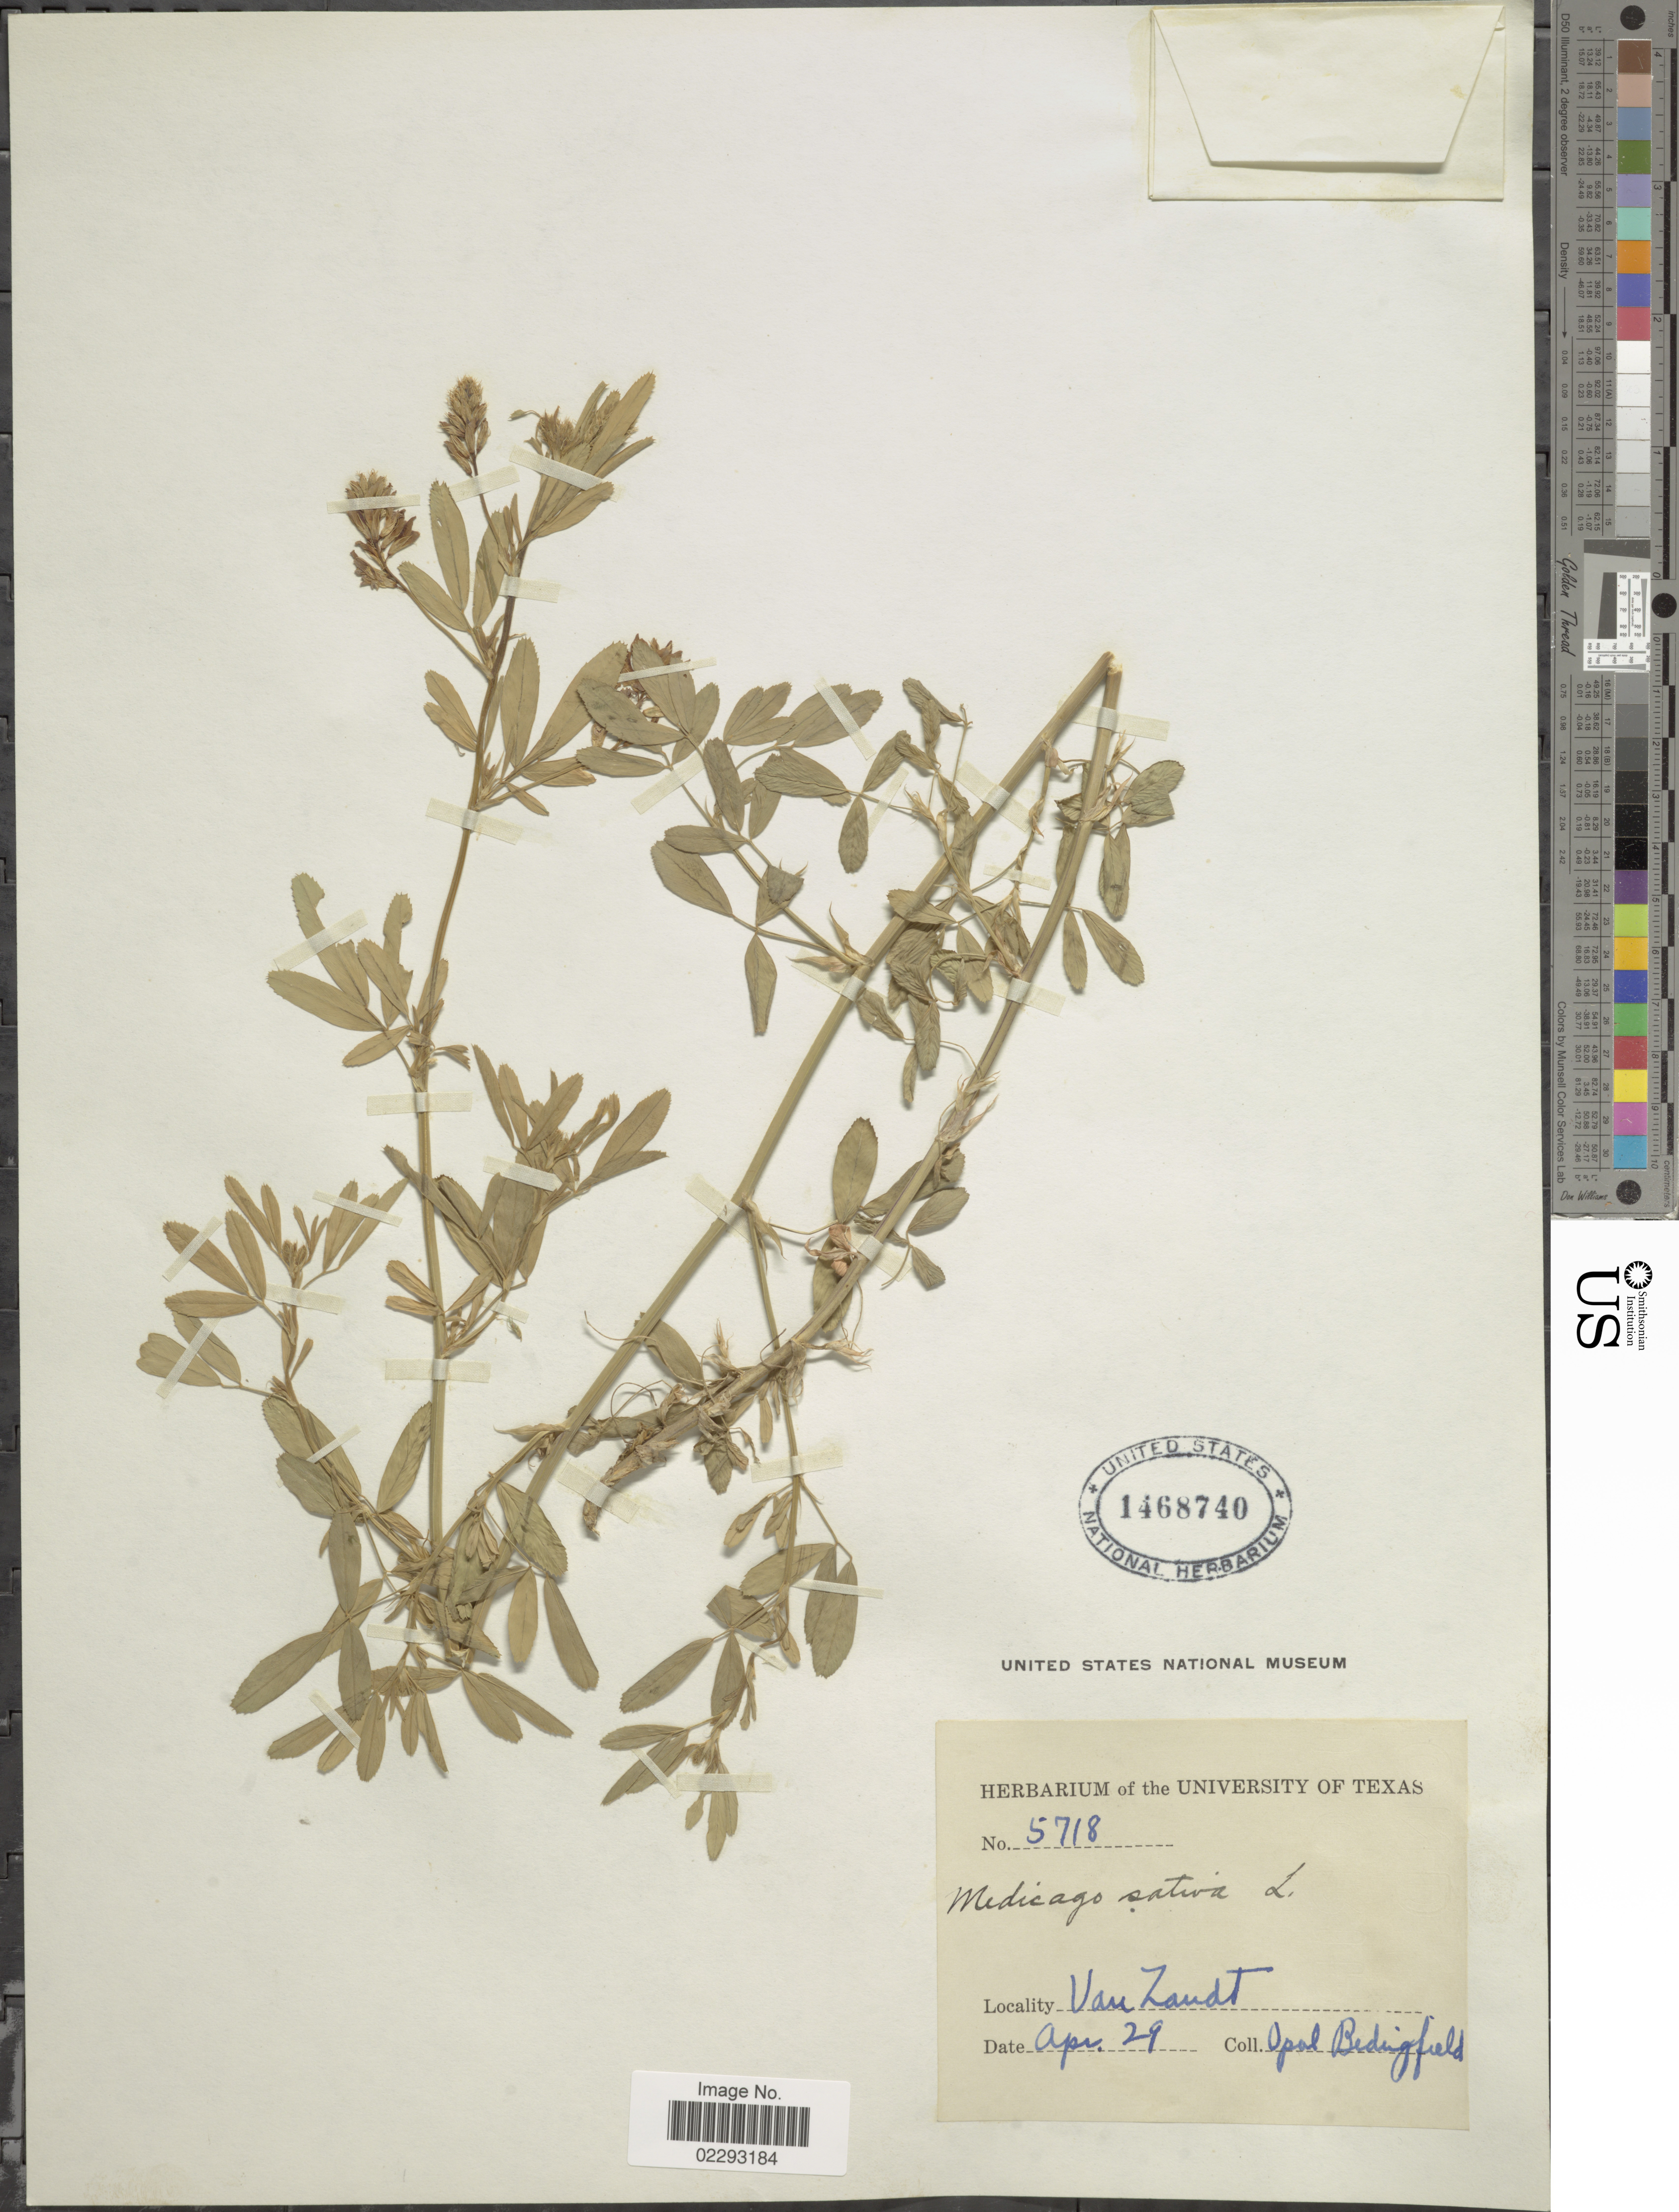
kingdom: Plantae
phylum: Tracheophyta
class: Magnoliopsida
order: Fabales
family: Fabaceae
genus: Medicago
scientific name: Medicago sativa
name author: L.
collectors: O. Bedingfield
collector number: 5718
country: United States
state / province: Texas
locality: Van Zandt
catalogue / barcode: US 1468740